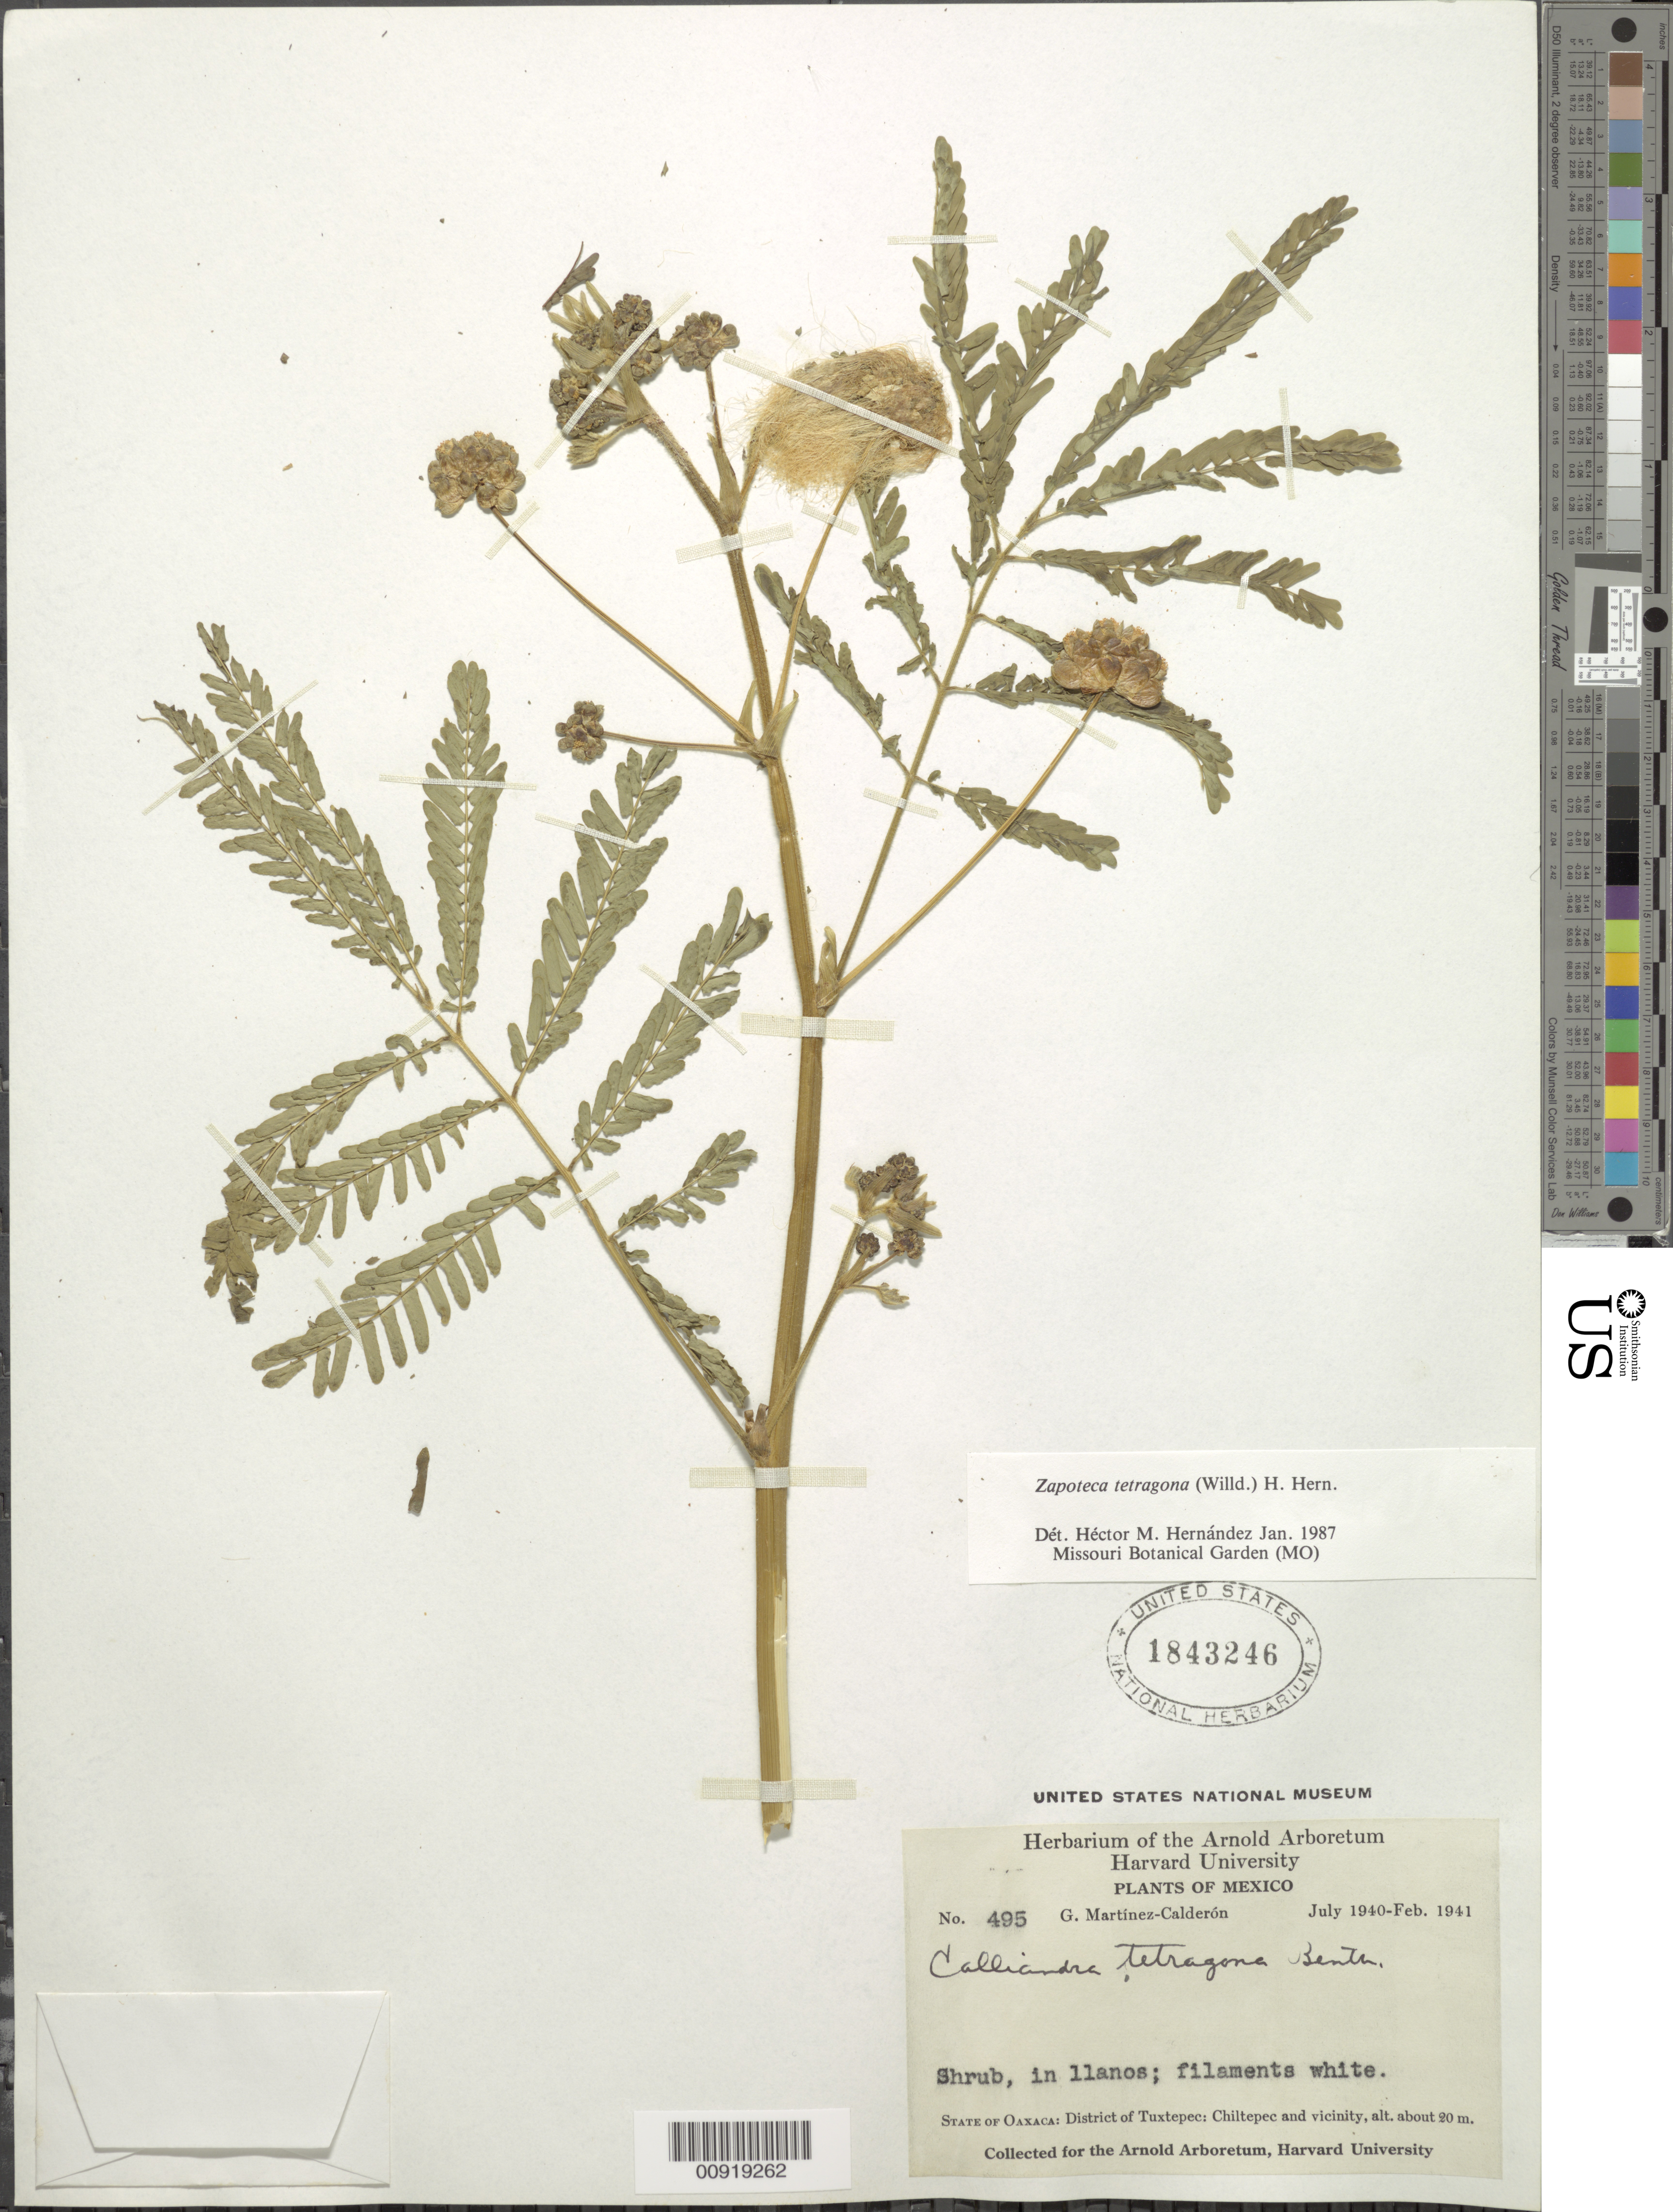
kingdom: Plantae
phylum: Tracheophyta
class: Magnoliopsida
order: Fabales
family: Fabaceae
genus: Zapoteca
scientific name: Zapoteca tetragona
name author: (Willd.) H.M. Hern.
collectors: G. Martinez-C.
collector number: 495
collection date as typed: Jul 1940 to -- Feb 1941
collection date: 1940-07/1941-02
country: Mexico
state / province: Oaxaca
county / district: Tuxtepec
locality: State of Oaxaca: District of Tuxtepec: Chiltepec and vicinity.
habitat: In llanos.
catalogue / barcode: US 1843246